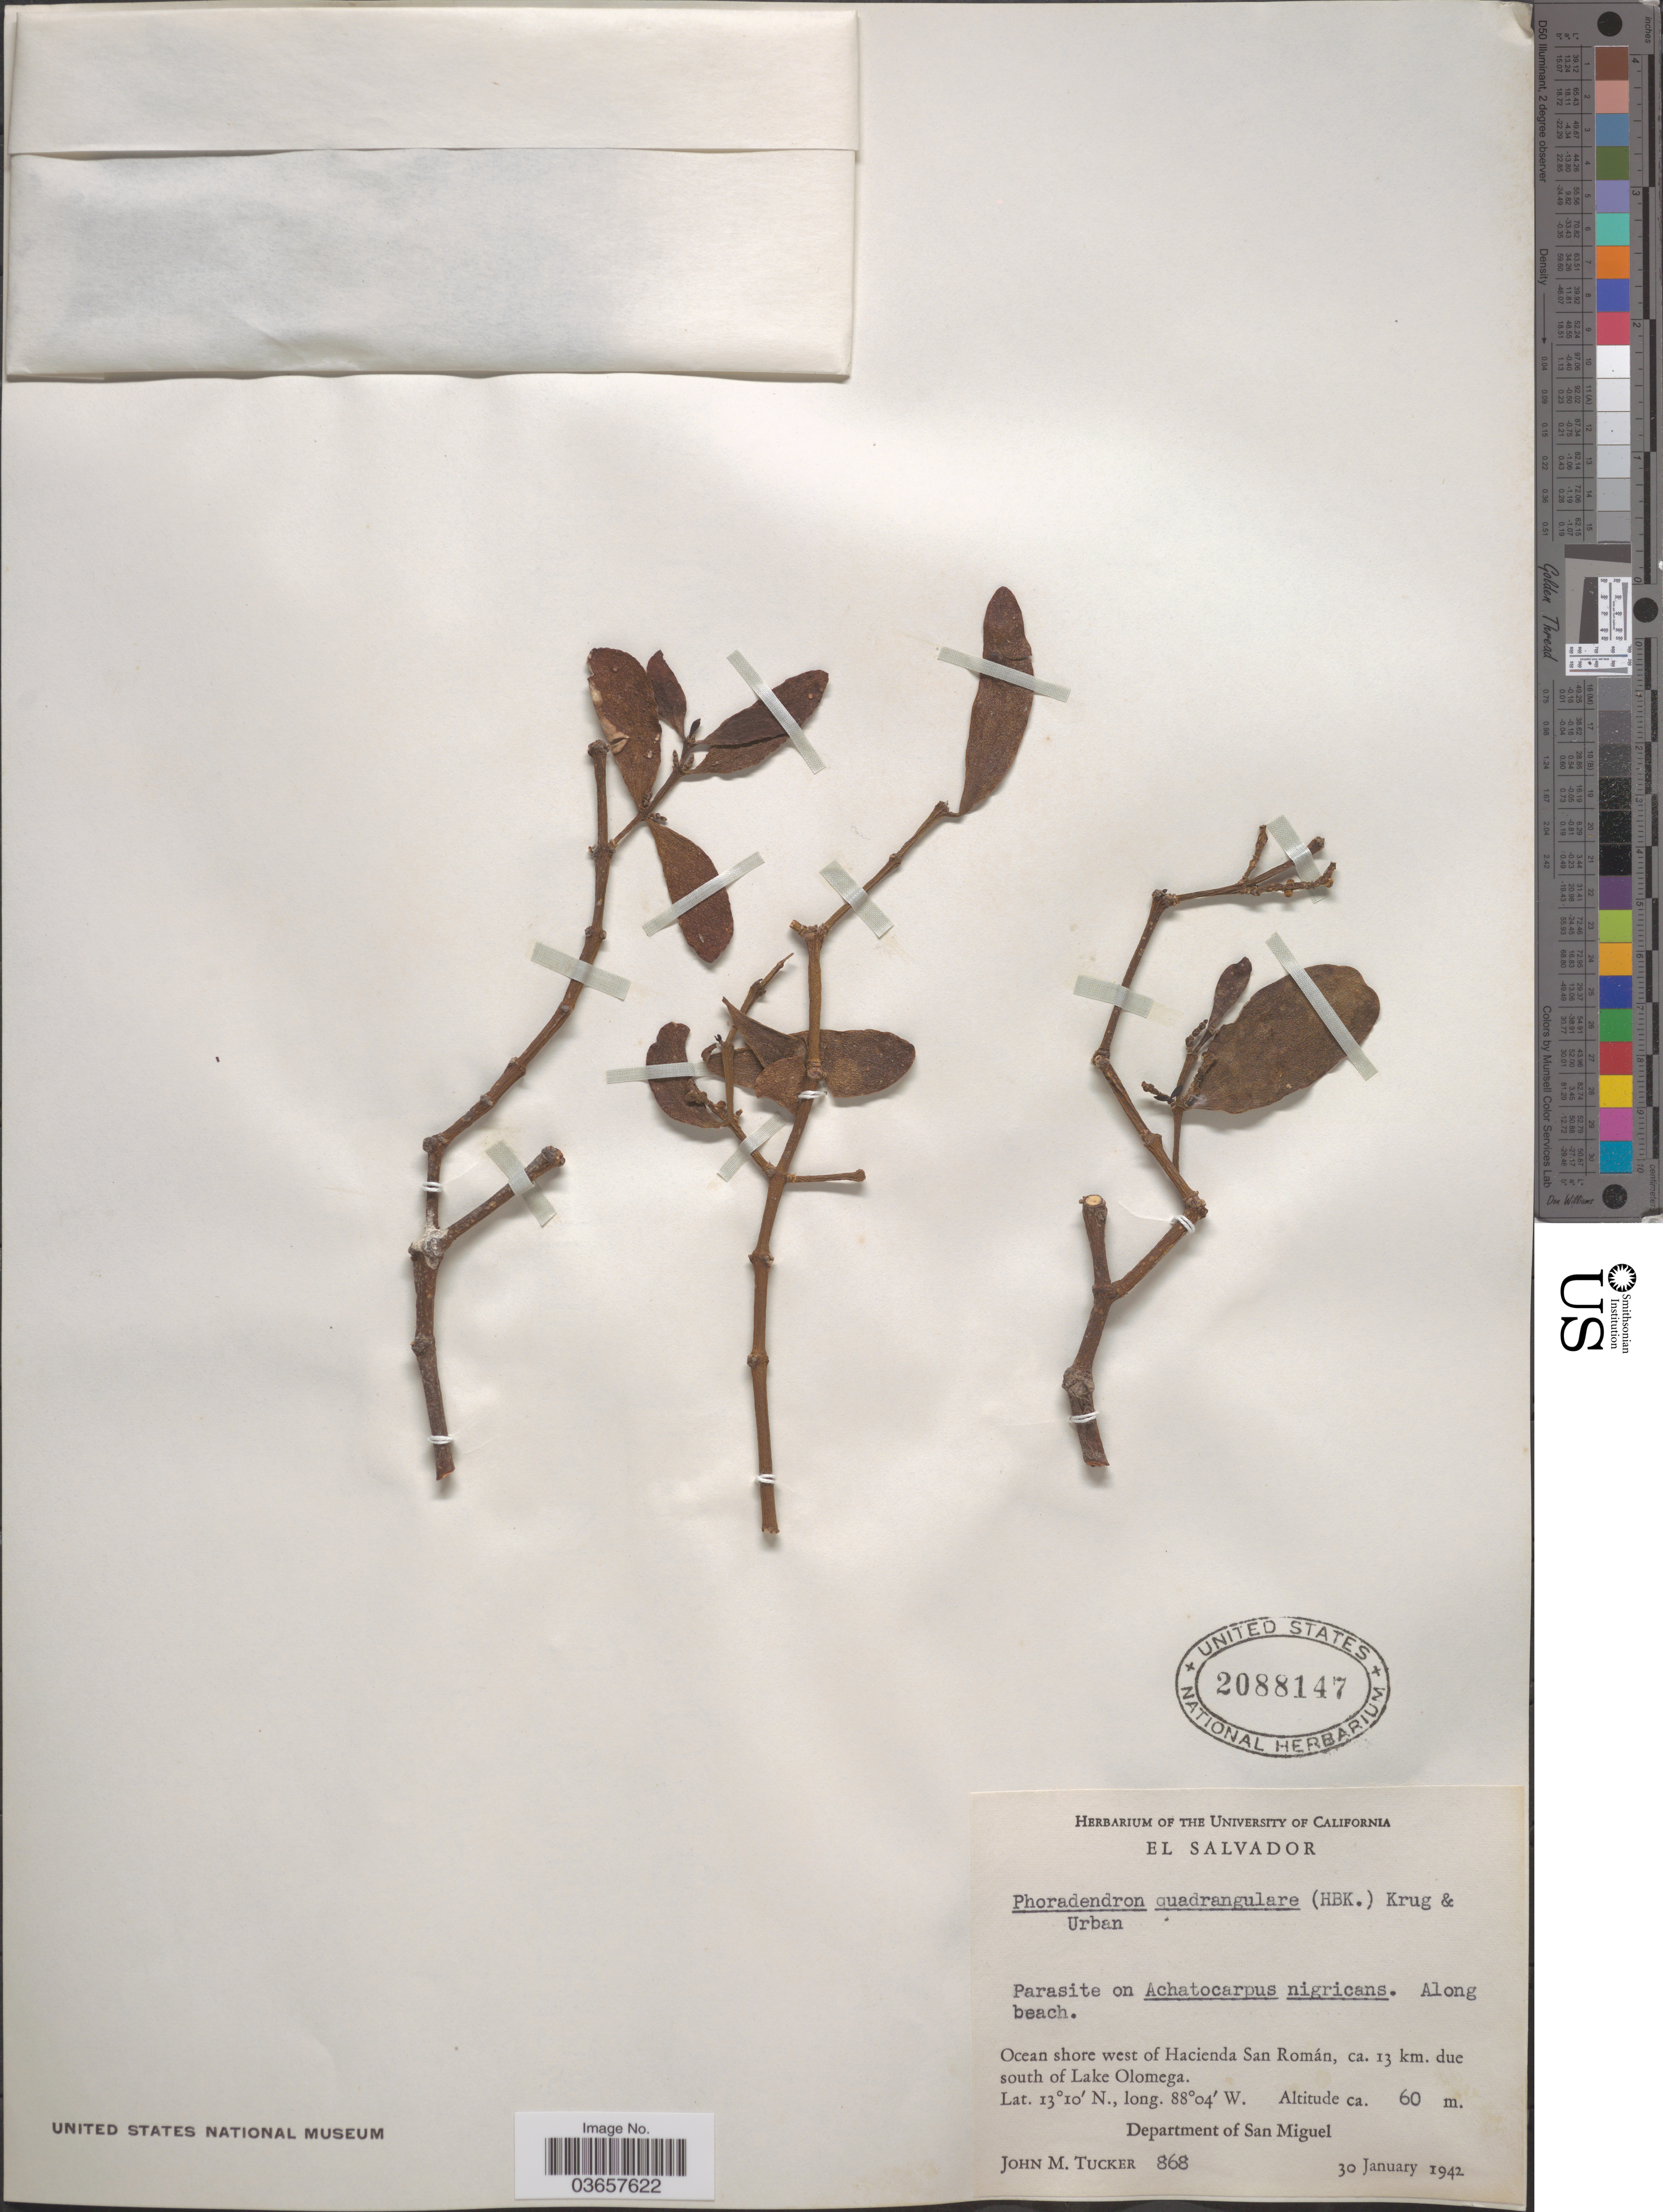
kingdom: Plantae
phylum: Tracheophyta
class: Magnoliopsida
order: Santalales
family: Viscaceae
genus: Phoradendron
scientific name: Phoradendron quadrangulare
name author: (Kunth) Griseb.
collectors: J. M. Tucker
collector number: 868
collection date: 1942-01-30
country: El Salvador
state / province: San Miguel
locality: Ocean shore west of Hacienda San Román, ca. 13 km. due south of Lake Olomega. Department of San Miguel.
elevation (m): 60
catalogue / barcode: US 2088147